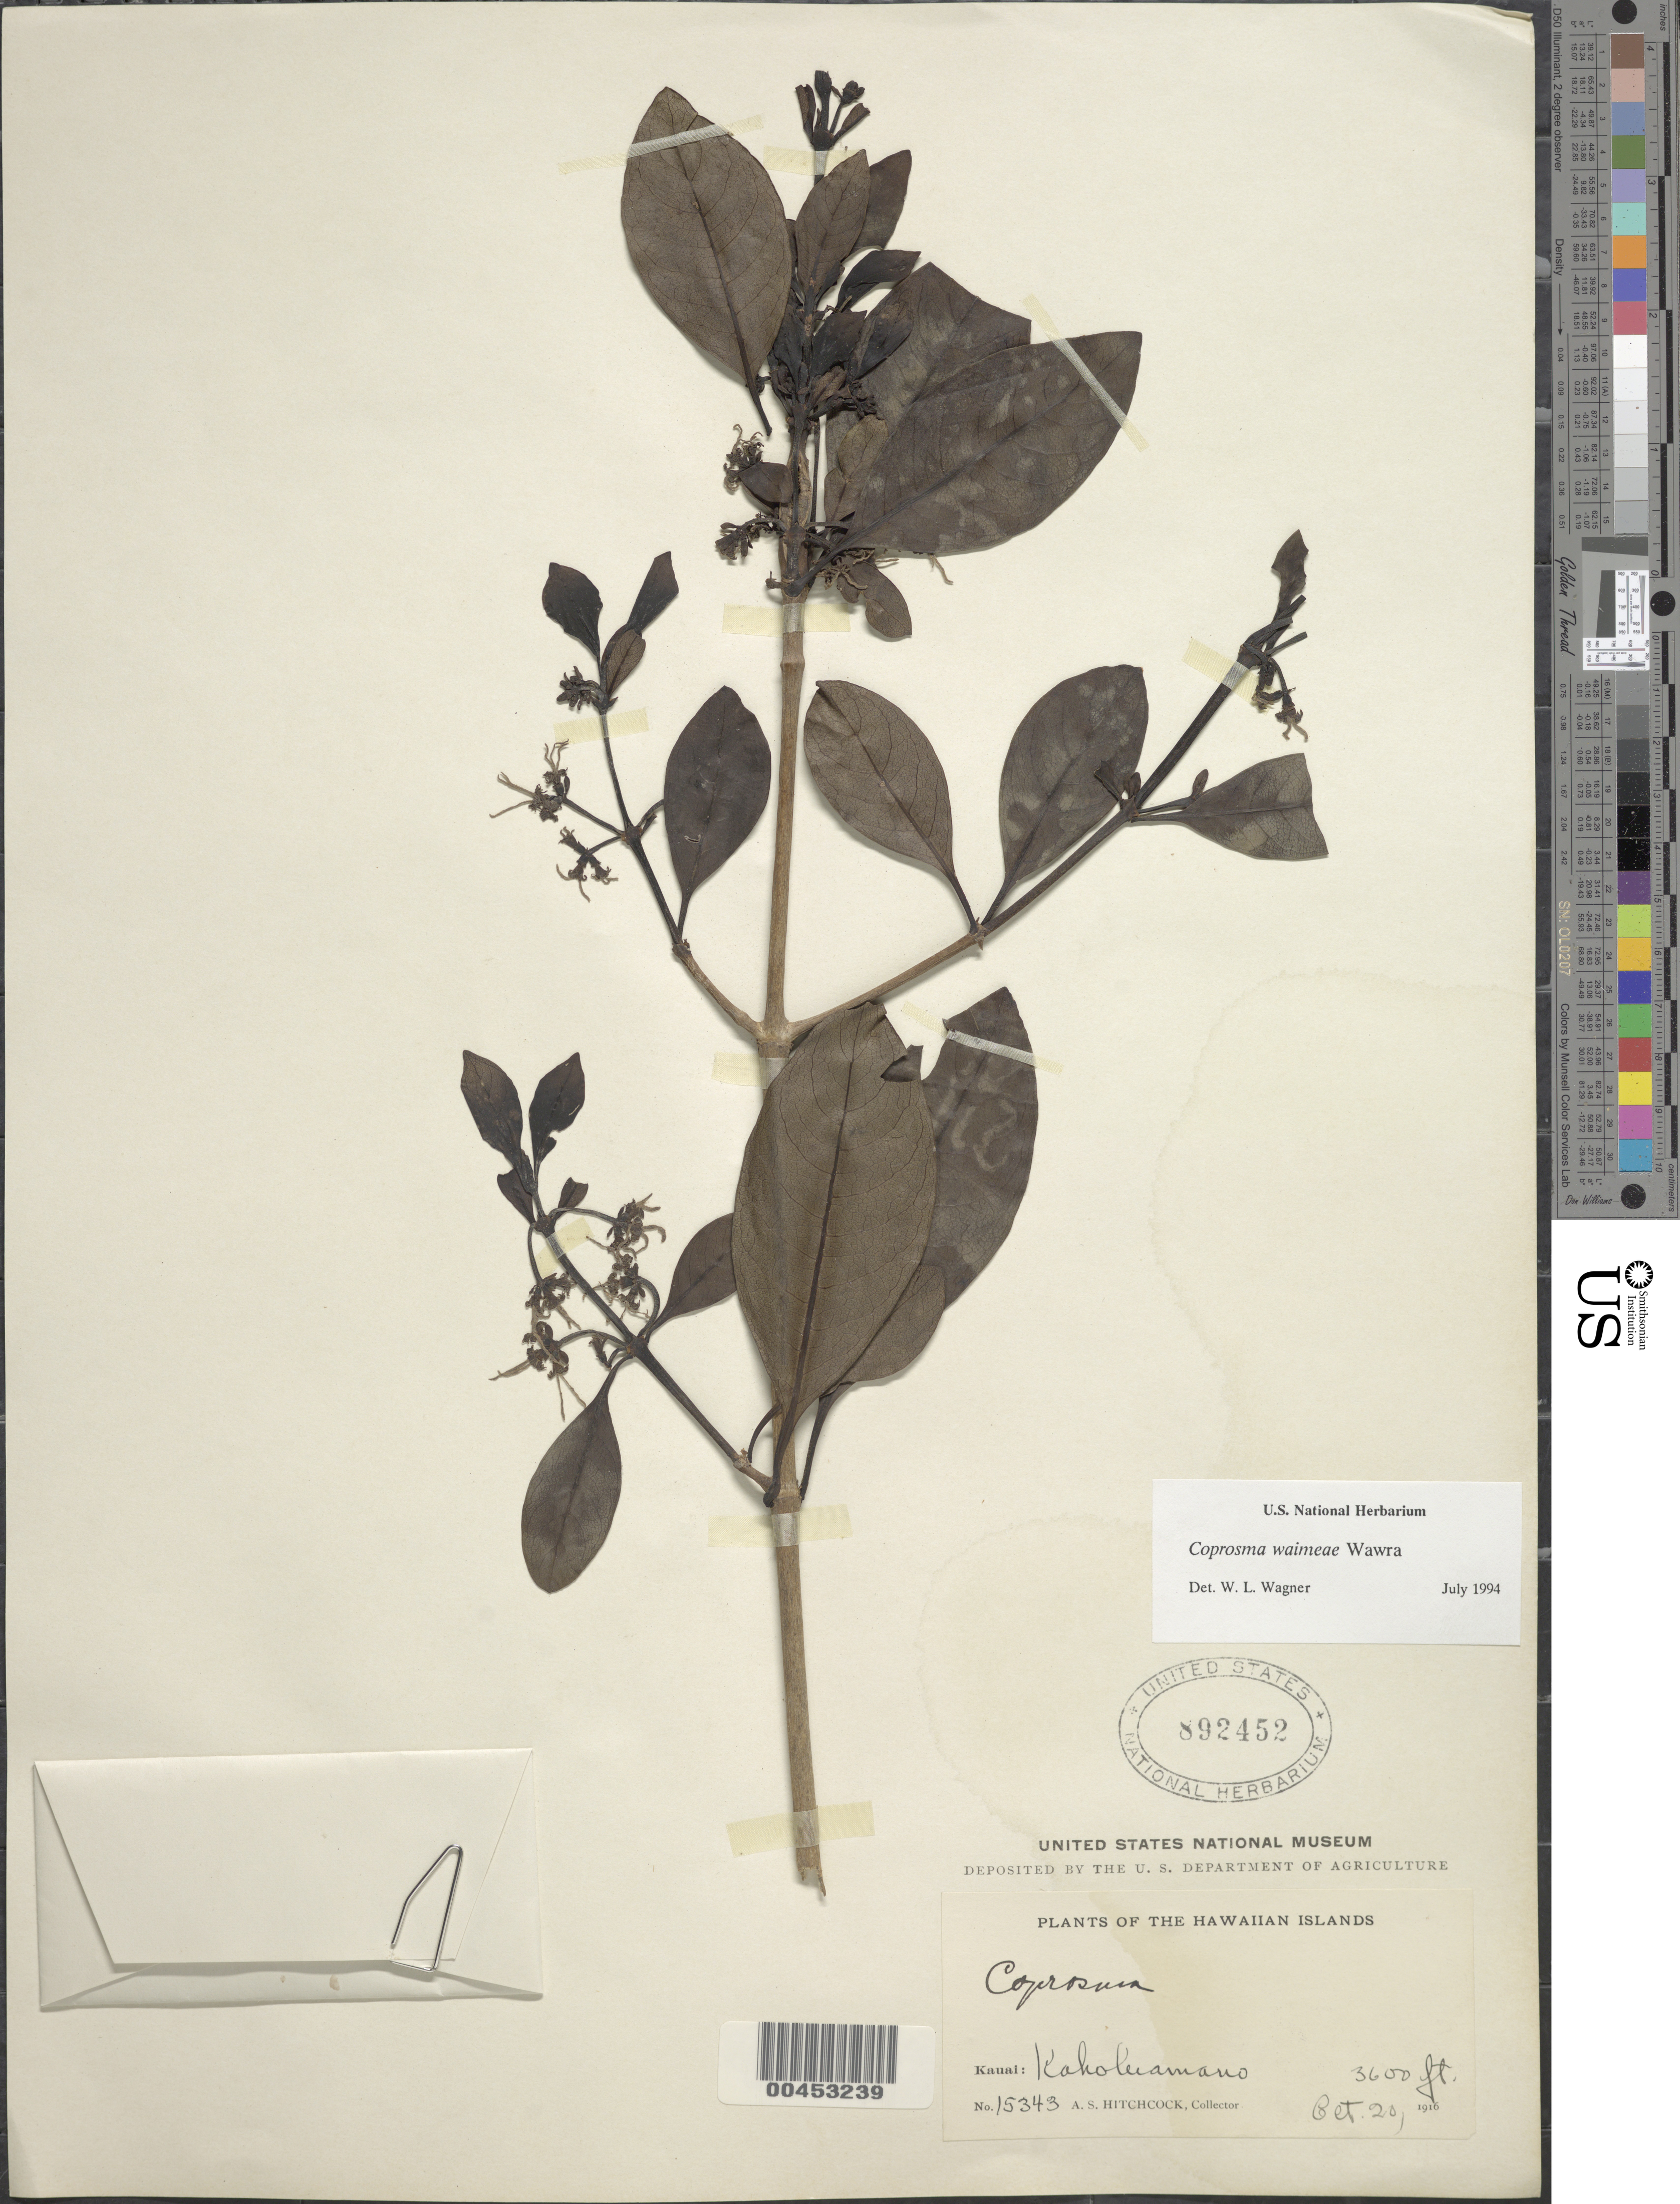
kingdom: Plantae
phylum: Tracheophyta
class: Magnoliopsida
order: Gentianales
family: Rubiaceae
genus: Coprosma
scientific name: Coprosma waimeae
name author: Wawra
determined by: Wagner, W. L., (BOT), Smithsonian Institution - National Museum of Natural History (UNITED STATES)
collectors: A. S. Hitchcock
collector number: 15343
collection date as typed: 20 Oct 1916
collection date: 1916-10-20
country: United States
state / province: Hawaii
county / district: Kauai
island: Kaua'i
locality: Kaholuamano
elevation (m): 1097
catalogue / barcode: US 892452